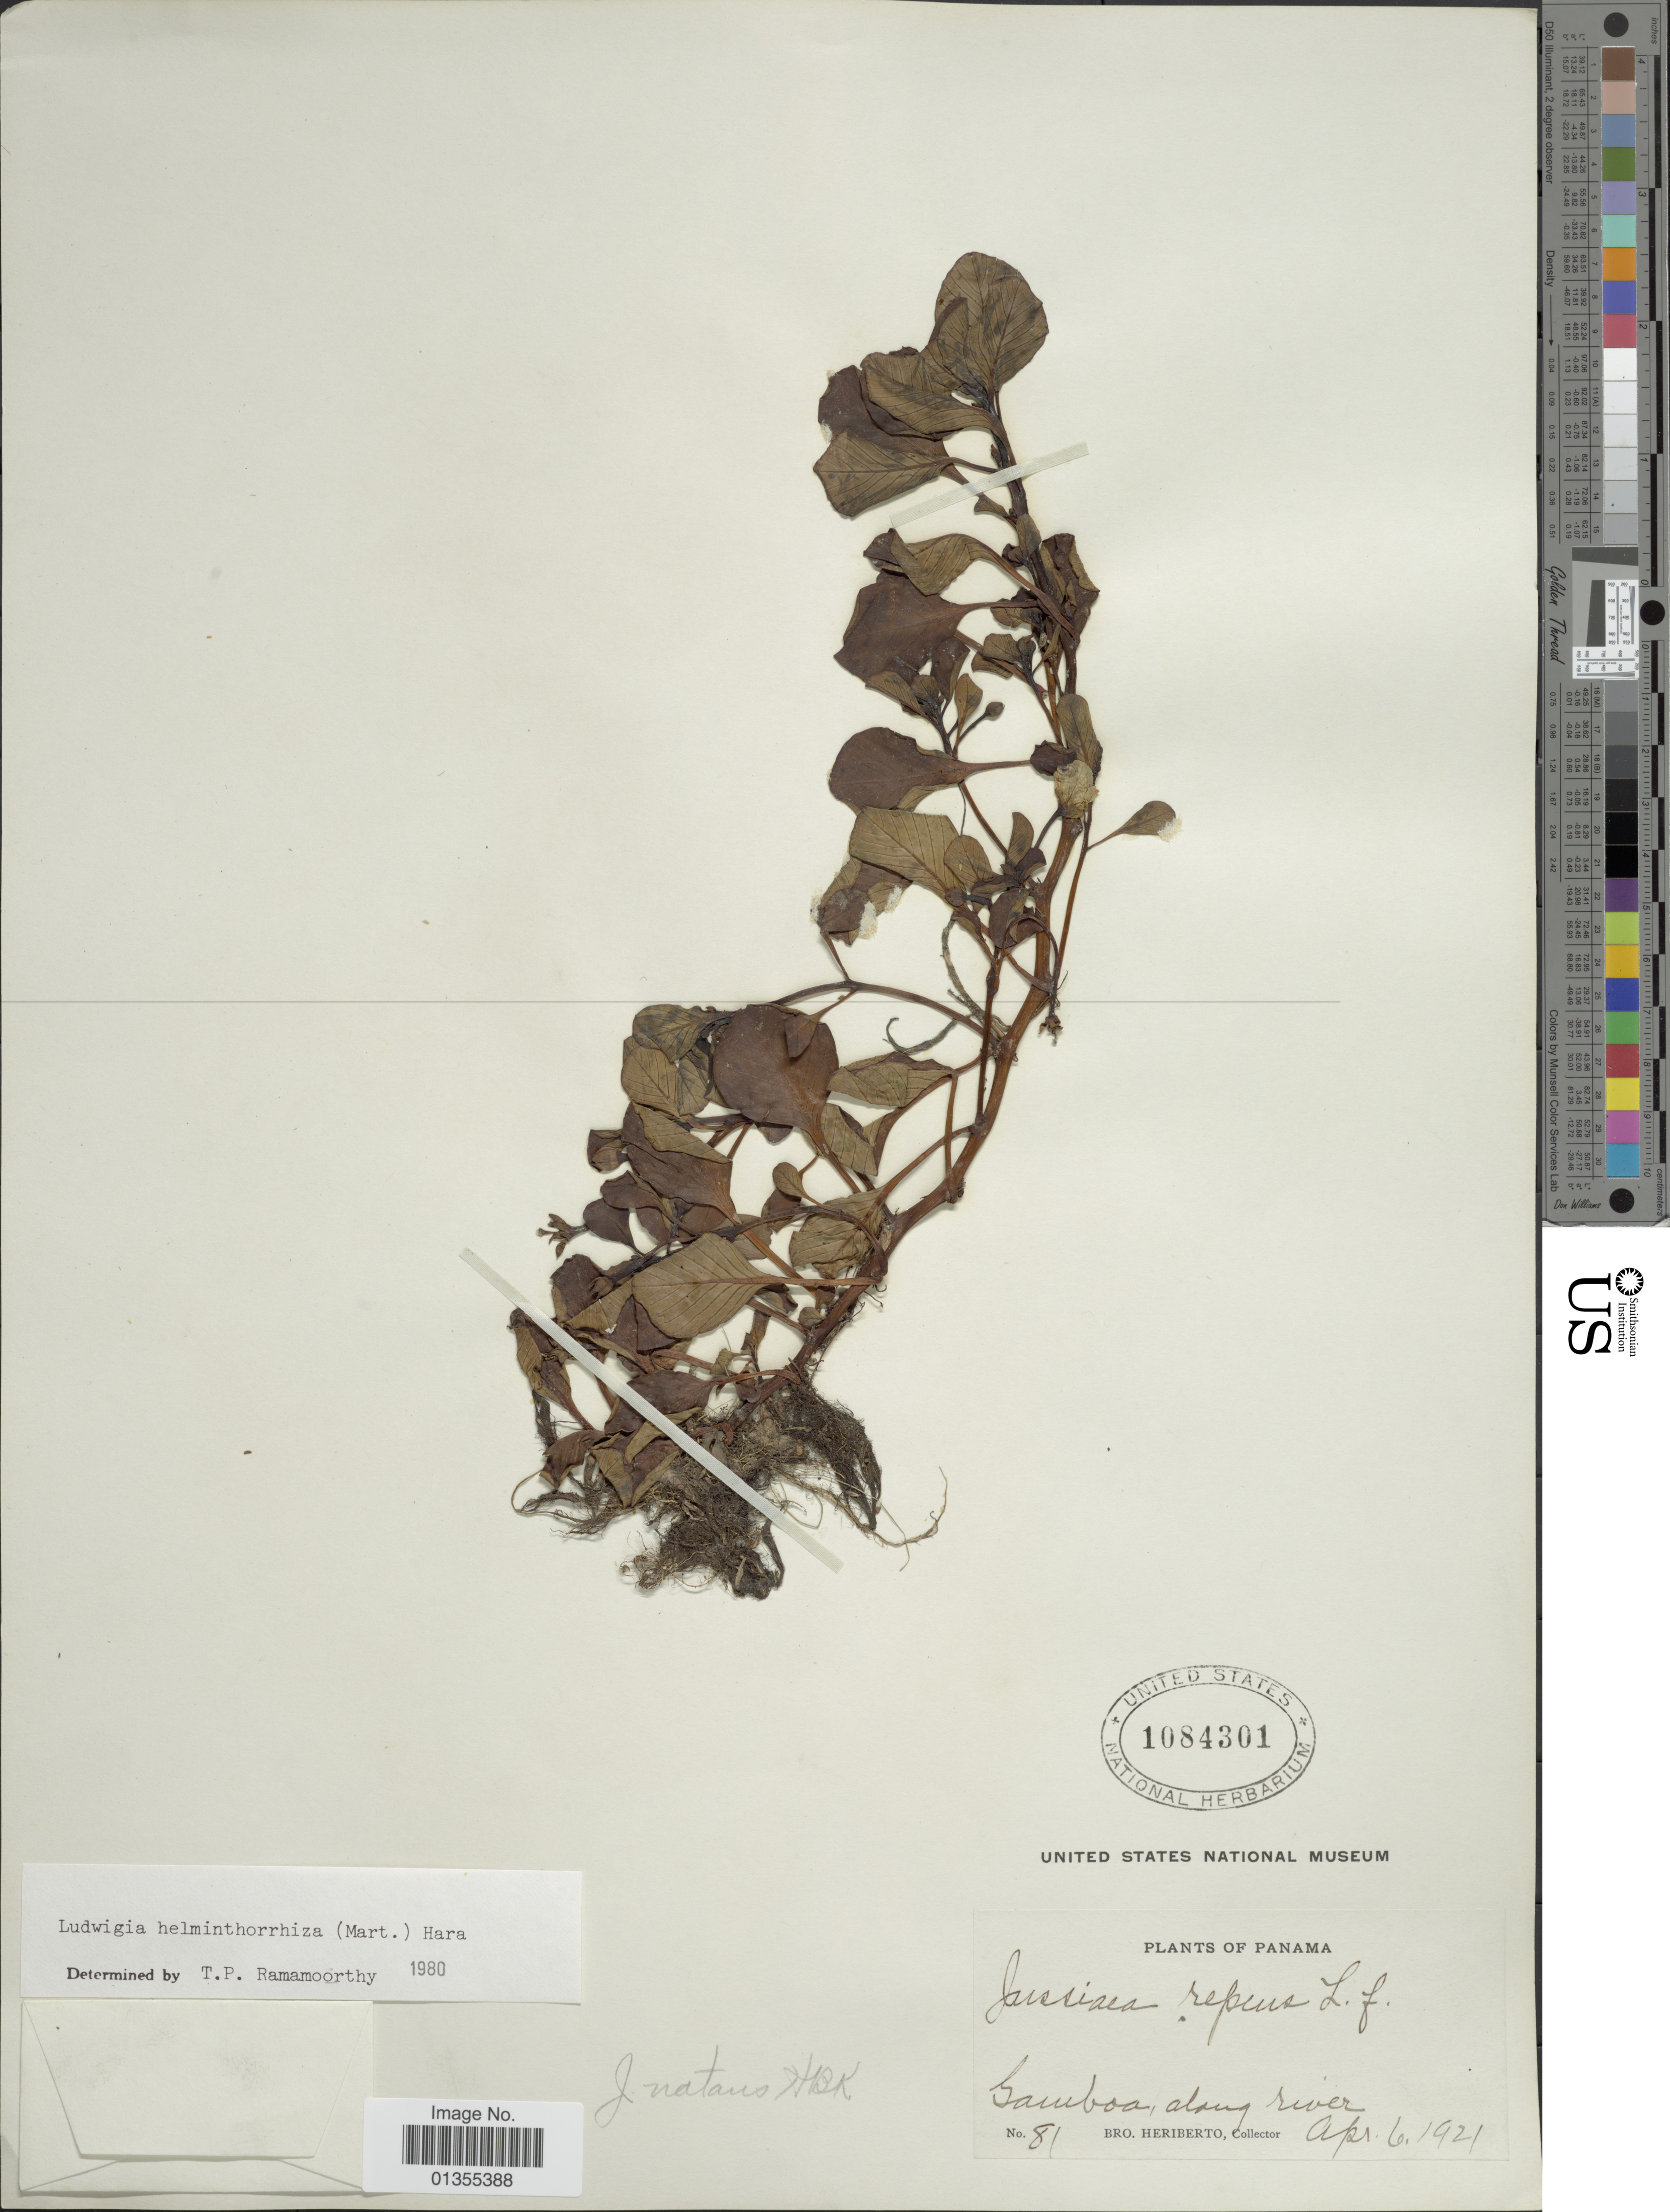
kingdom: Plantae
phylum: Tracheophyta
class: Magnoliopsida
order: Myrtales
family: Onagraceae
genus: Ludwigia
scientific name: Ludwigia helminthorrhiza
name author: (Mart.) H. Hara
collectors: B. Heriberto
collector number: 81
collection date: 1921-04-06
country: Panama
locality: Samboa, along river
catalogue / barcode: US 1084301